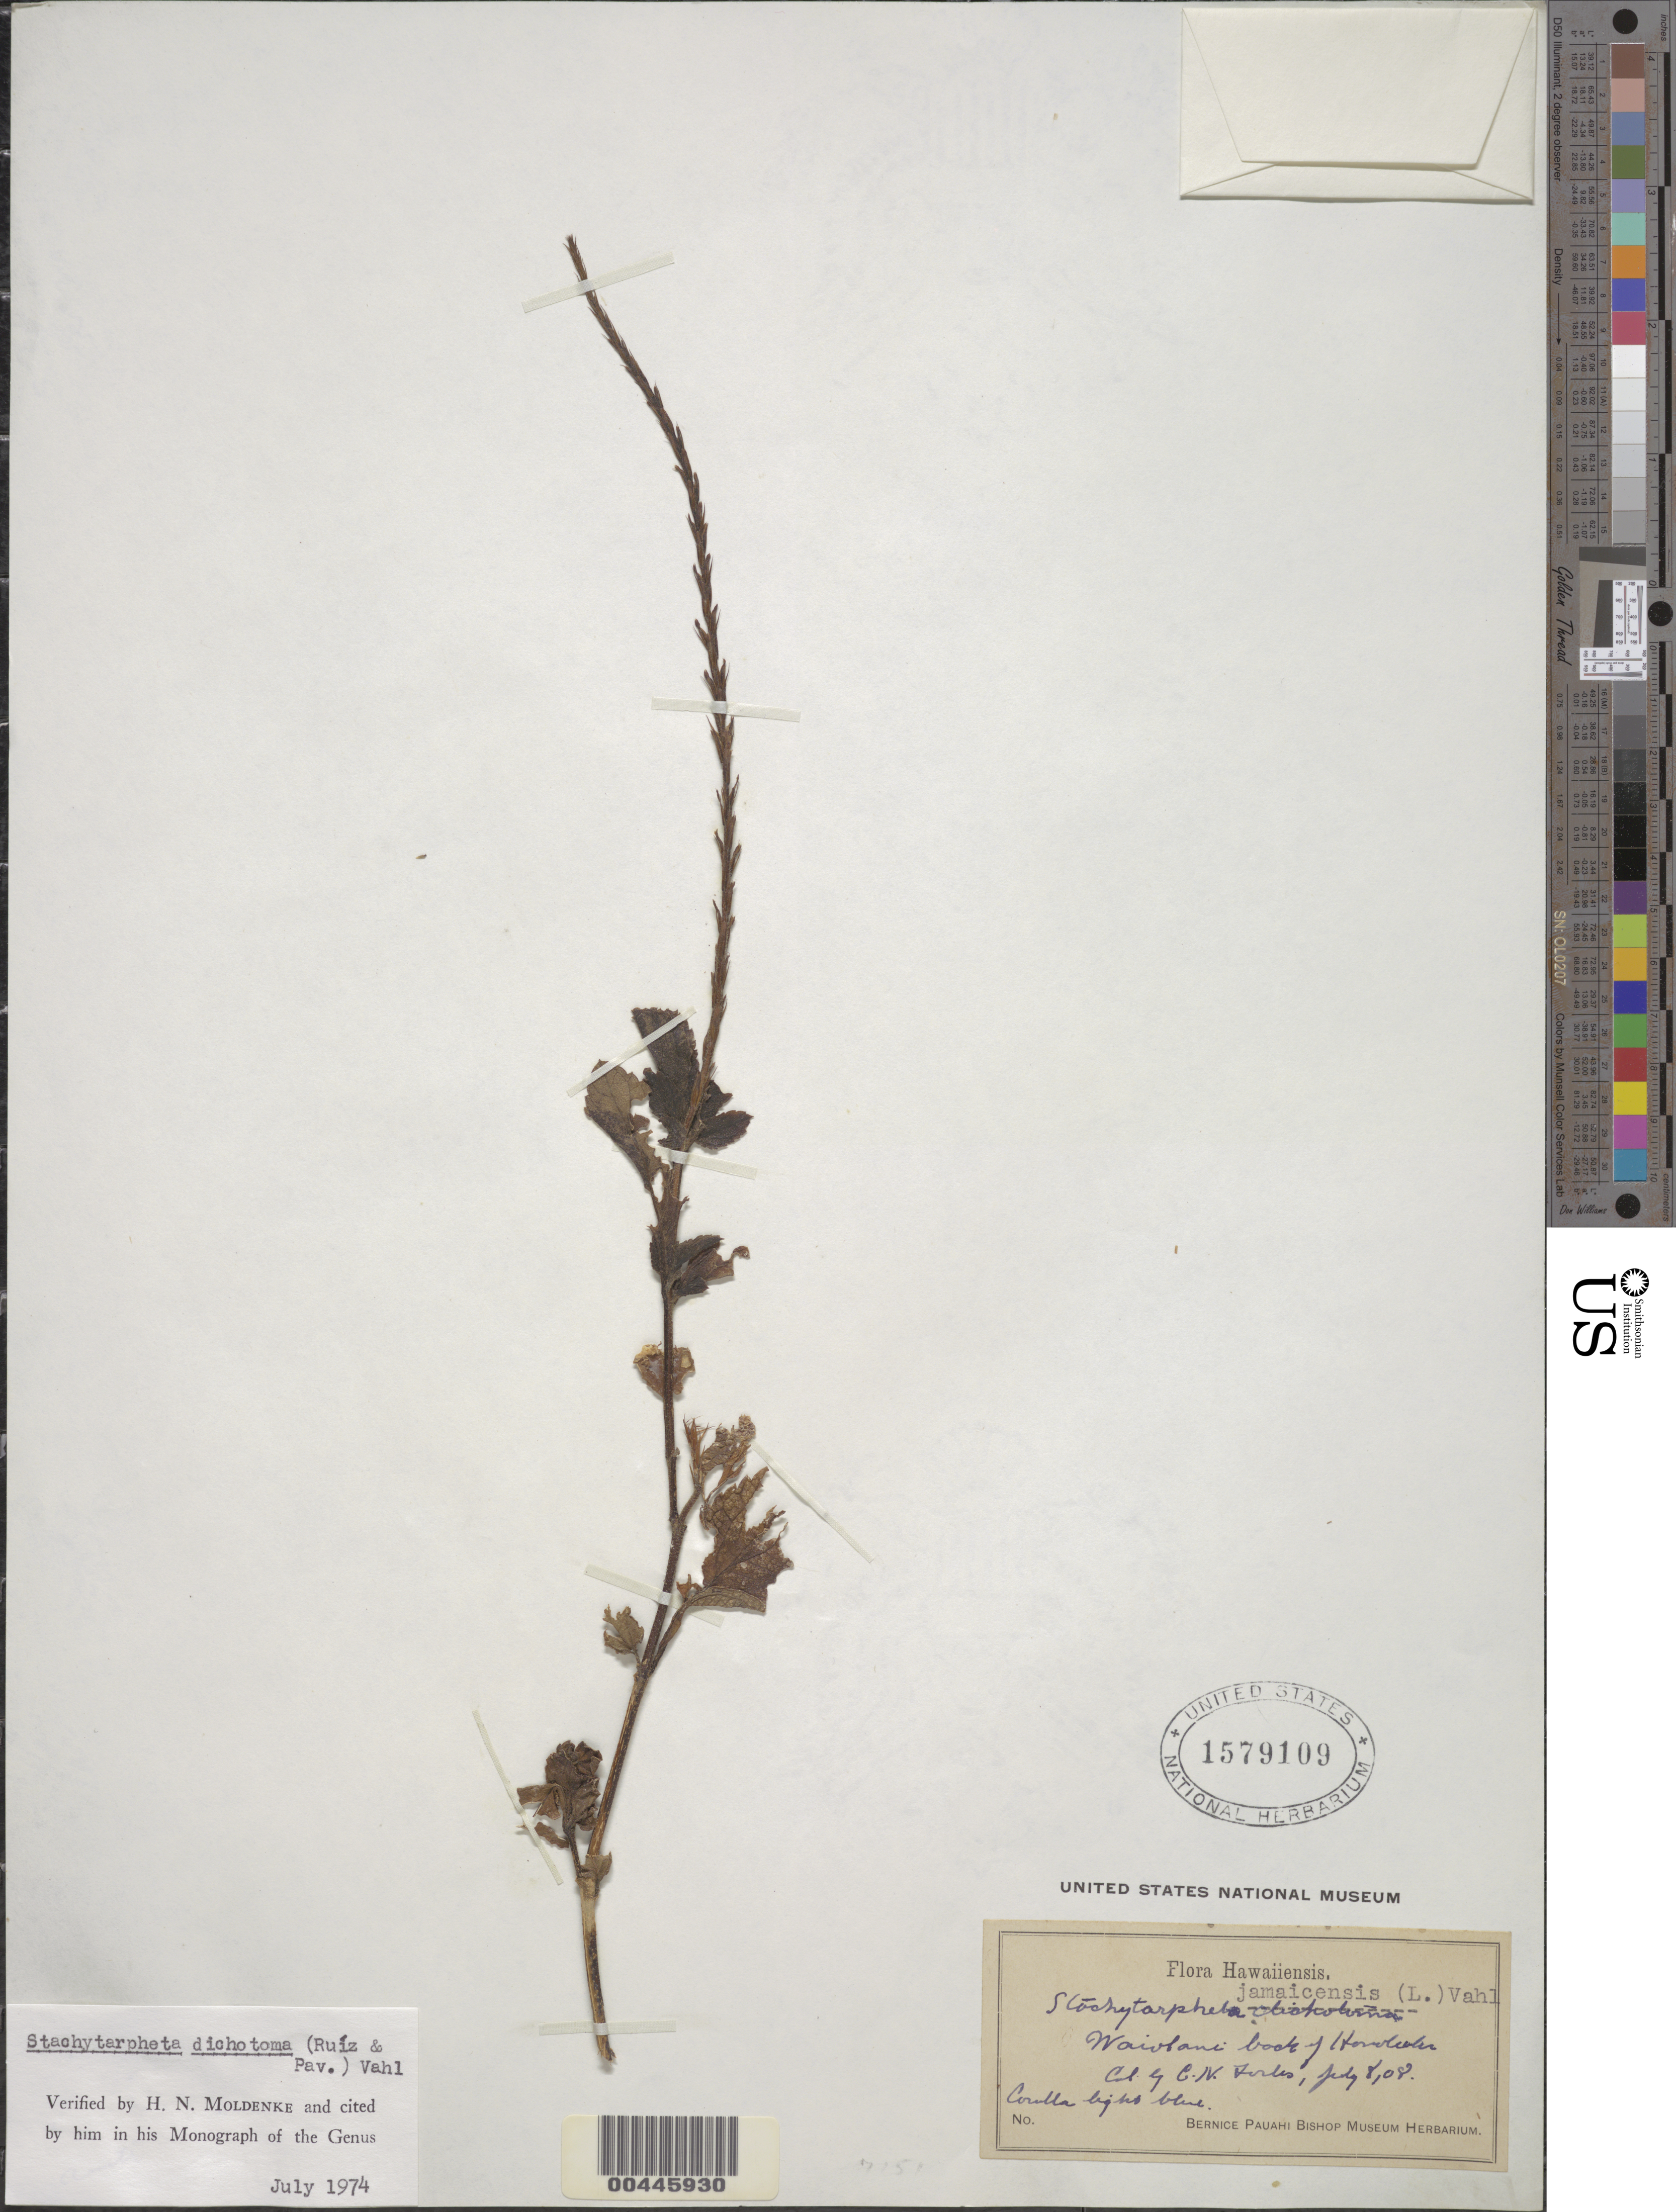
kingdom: Plantae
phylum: Tracheophyta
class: Magnoliopsida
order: Lamiales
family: Verbenaceae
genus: Stachytarpheta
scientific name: Stachytarpheta dichotoma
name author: (Ruiz & Pav.) Vahl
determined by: Moldenke, H. N.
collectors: C. N. Forbes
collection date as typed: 8 Jul 1908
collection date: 1908-07-08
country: United States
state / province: Hawaii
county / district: Honolulu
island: Oahu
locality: Waiolani, back of Honolulu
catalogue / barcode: US 1579109